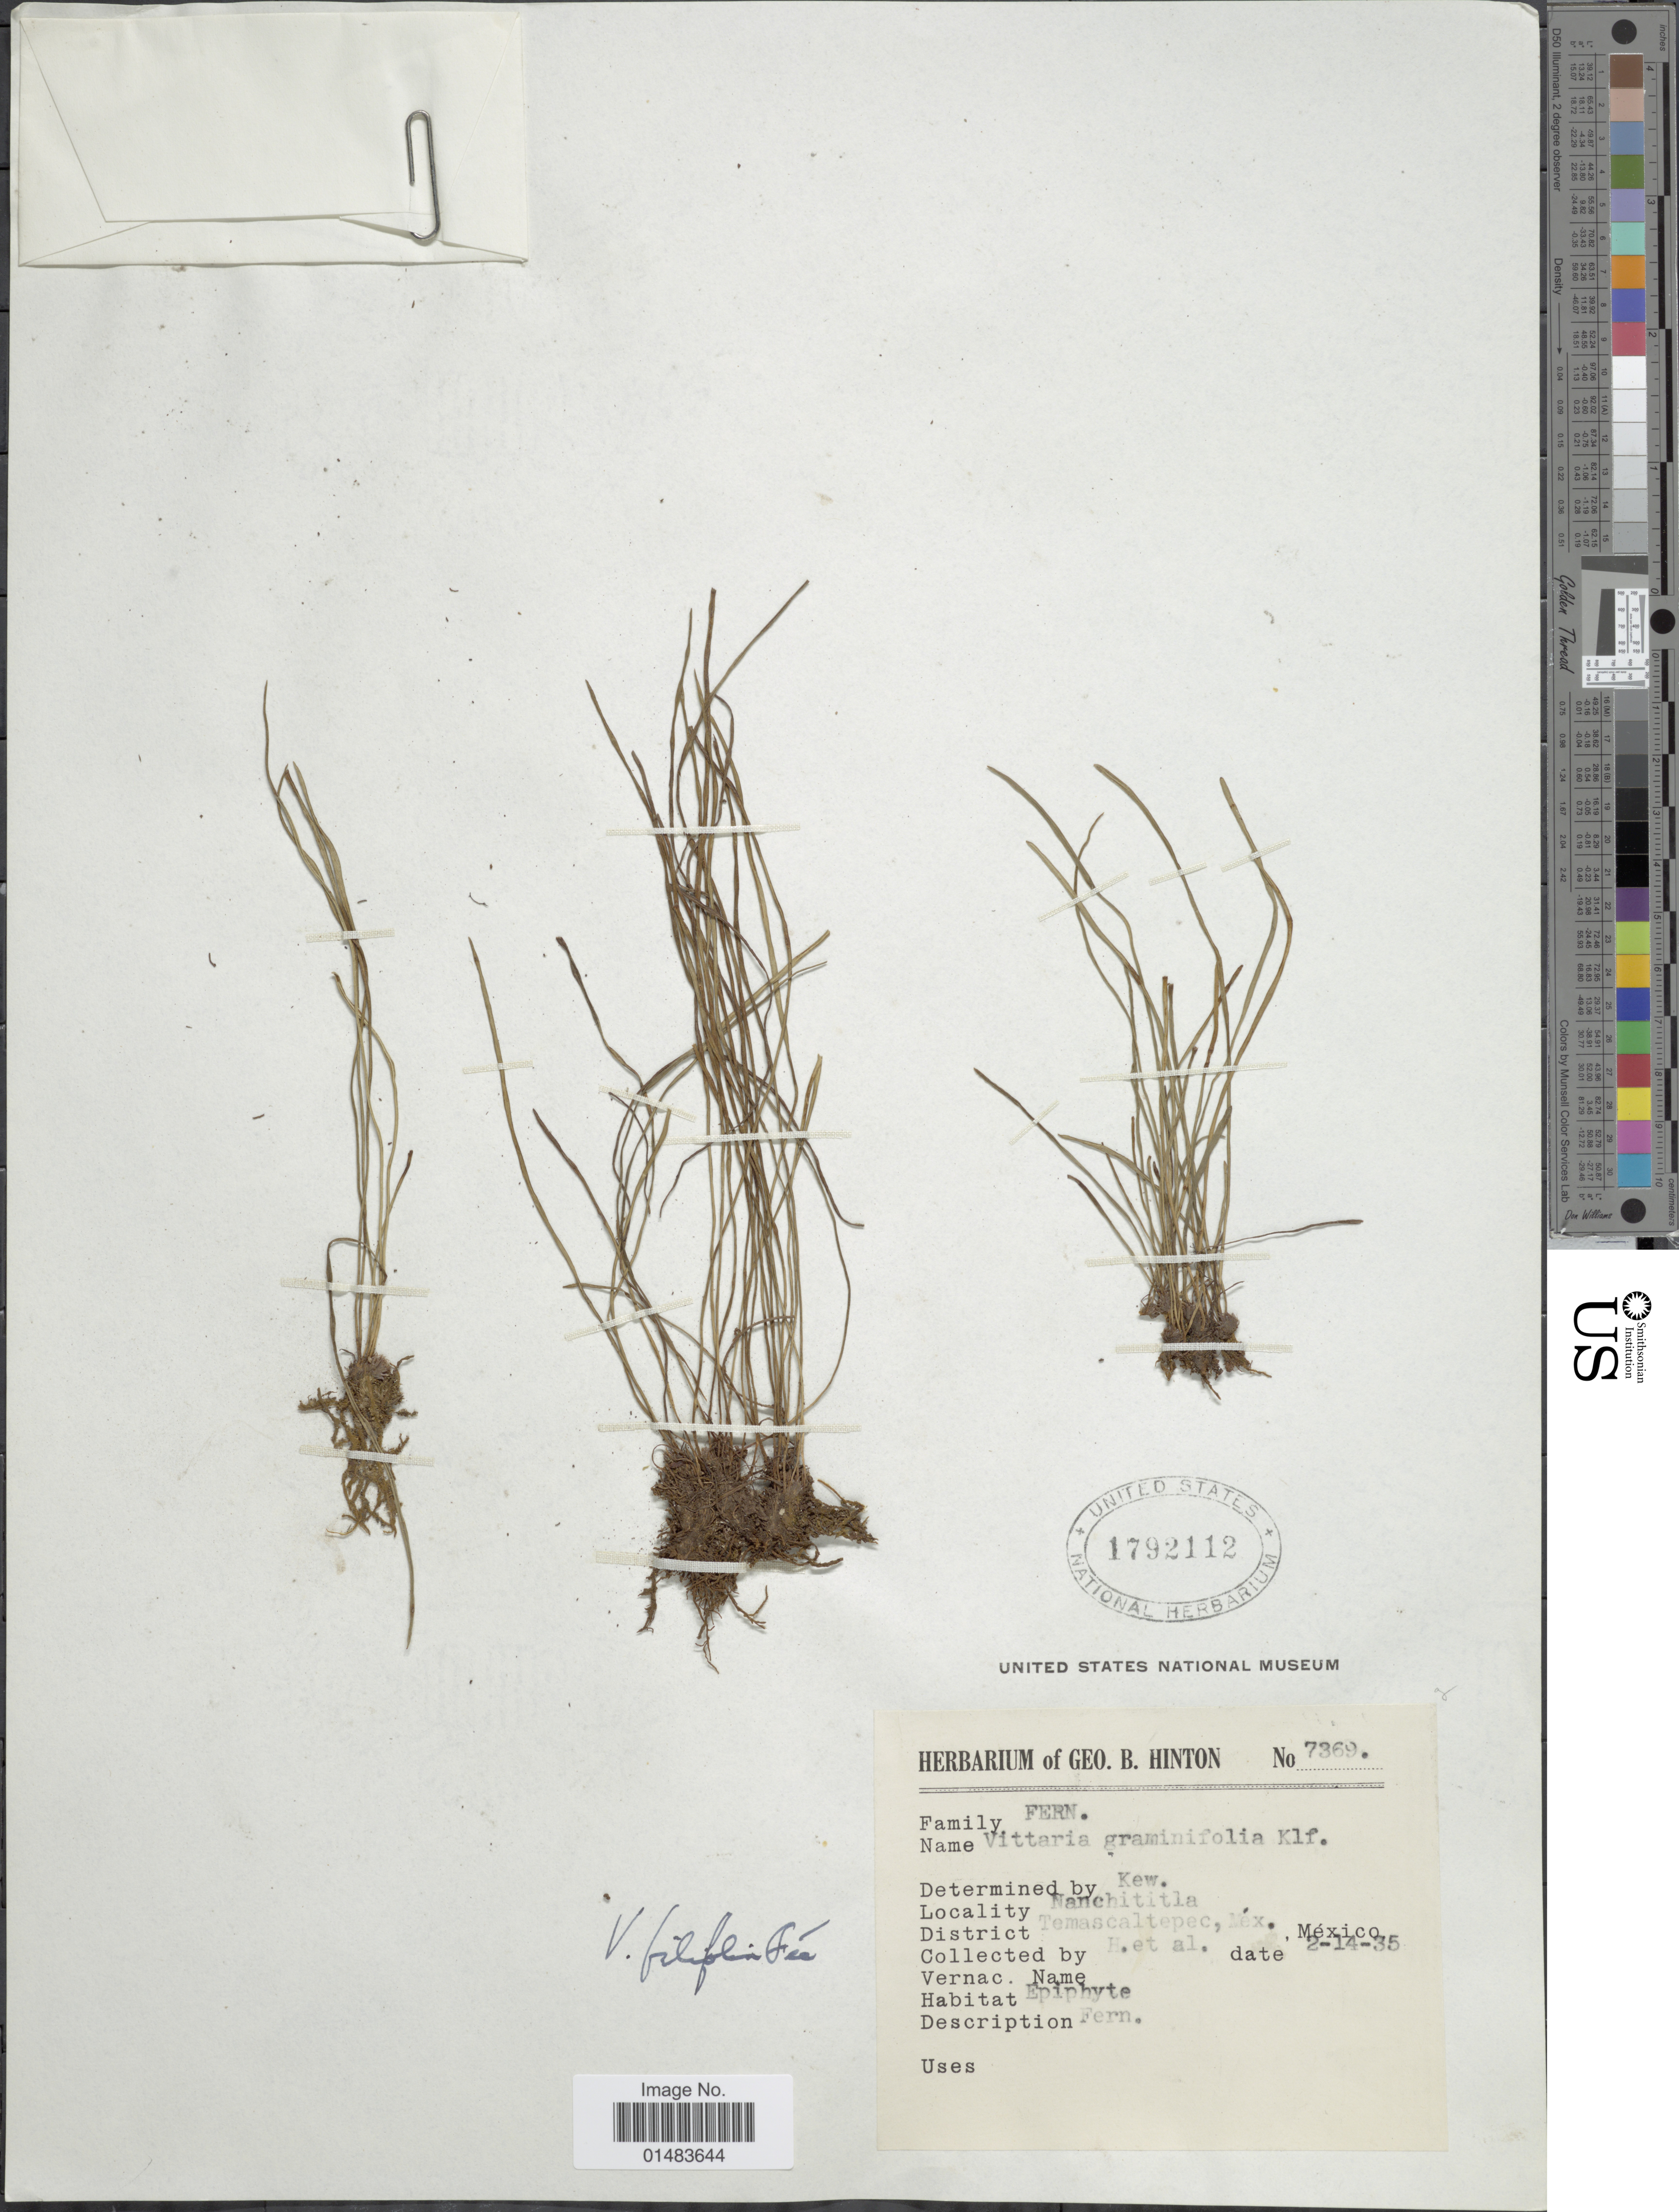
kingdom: Plantae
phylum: Tracheophyta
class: Polypodiopsida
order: Polypodiales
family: Pteridaceae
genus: Vittaria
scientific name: Vittaria graminifolia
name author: Kaulf.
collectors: G. B. Hinton & et al.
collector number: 7369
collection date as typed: Transcribed d/m/y: 14/2/35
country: Mexico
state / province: México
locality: Nanchititla, Temascaltepec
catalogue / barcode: US 1792112